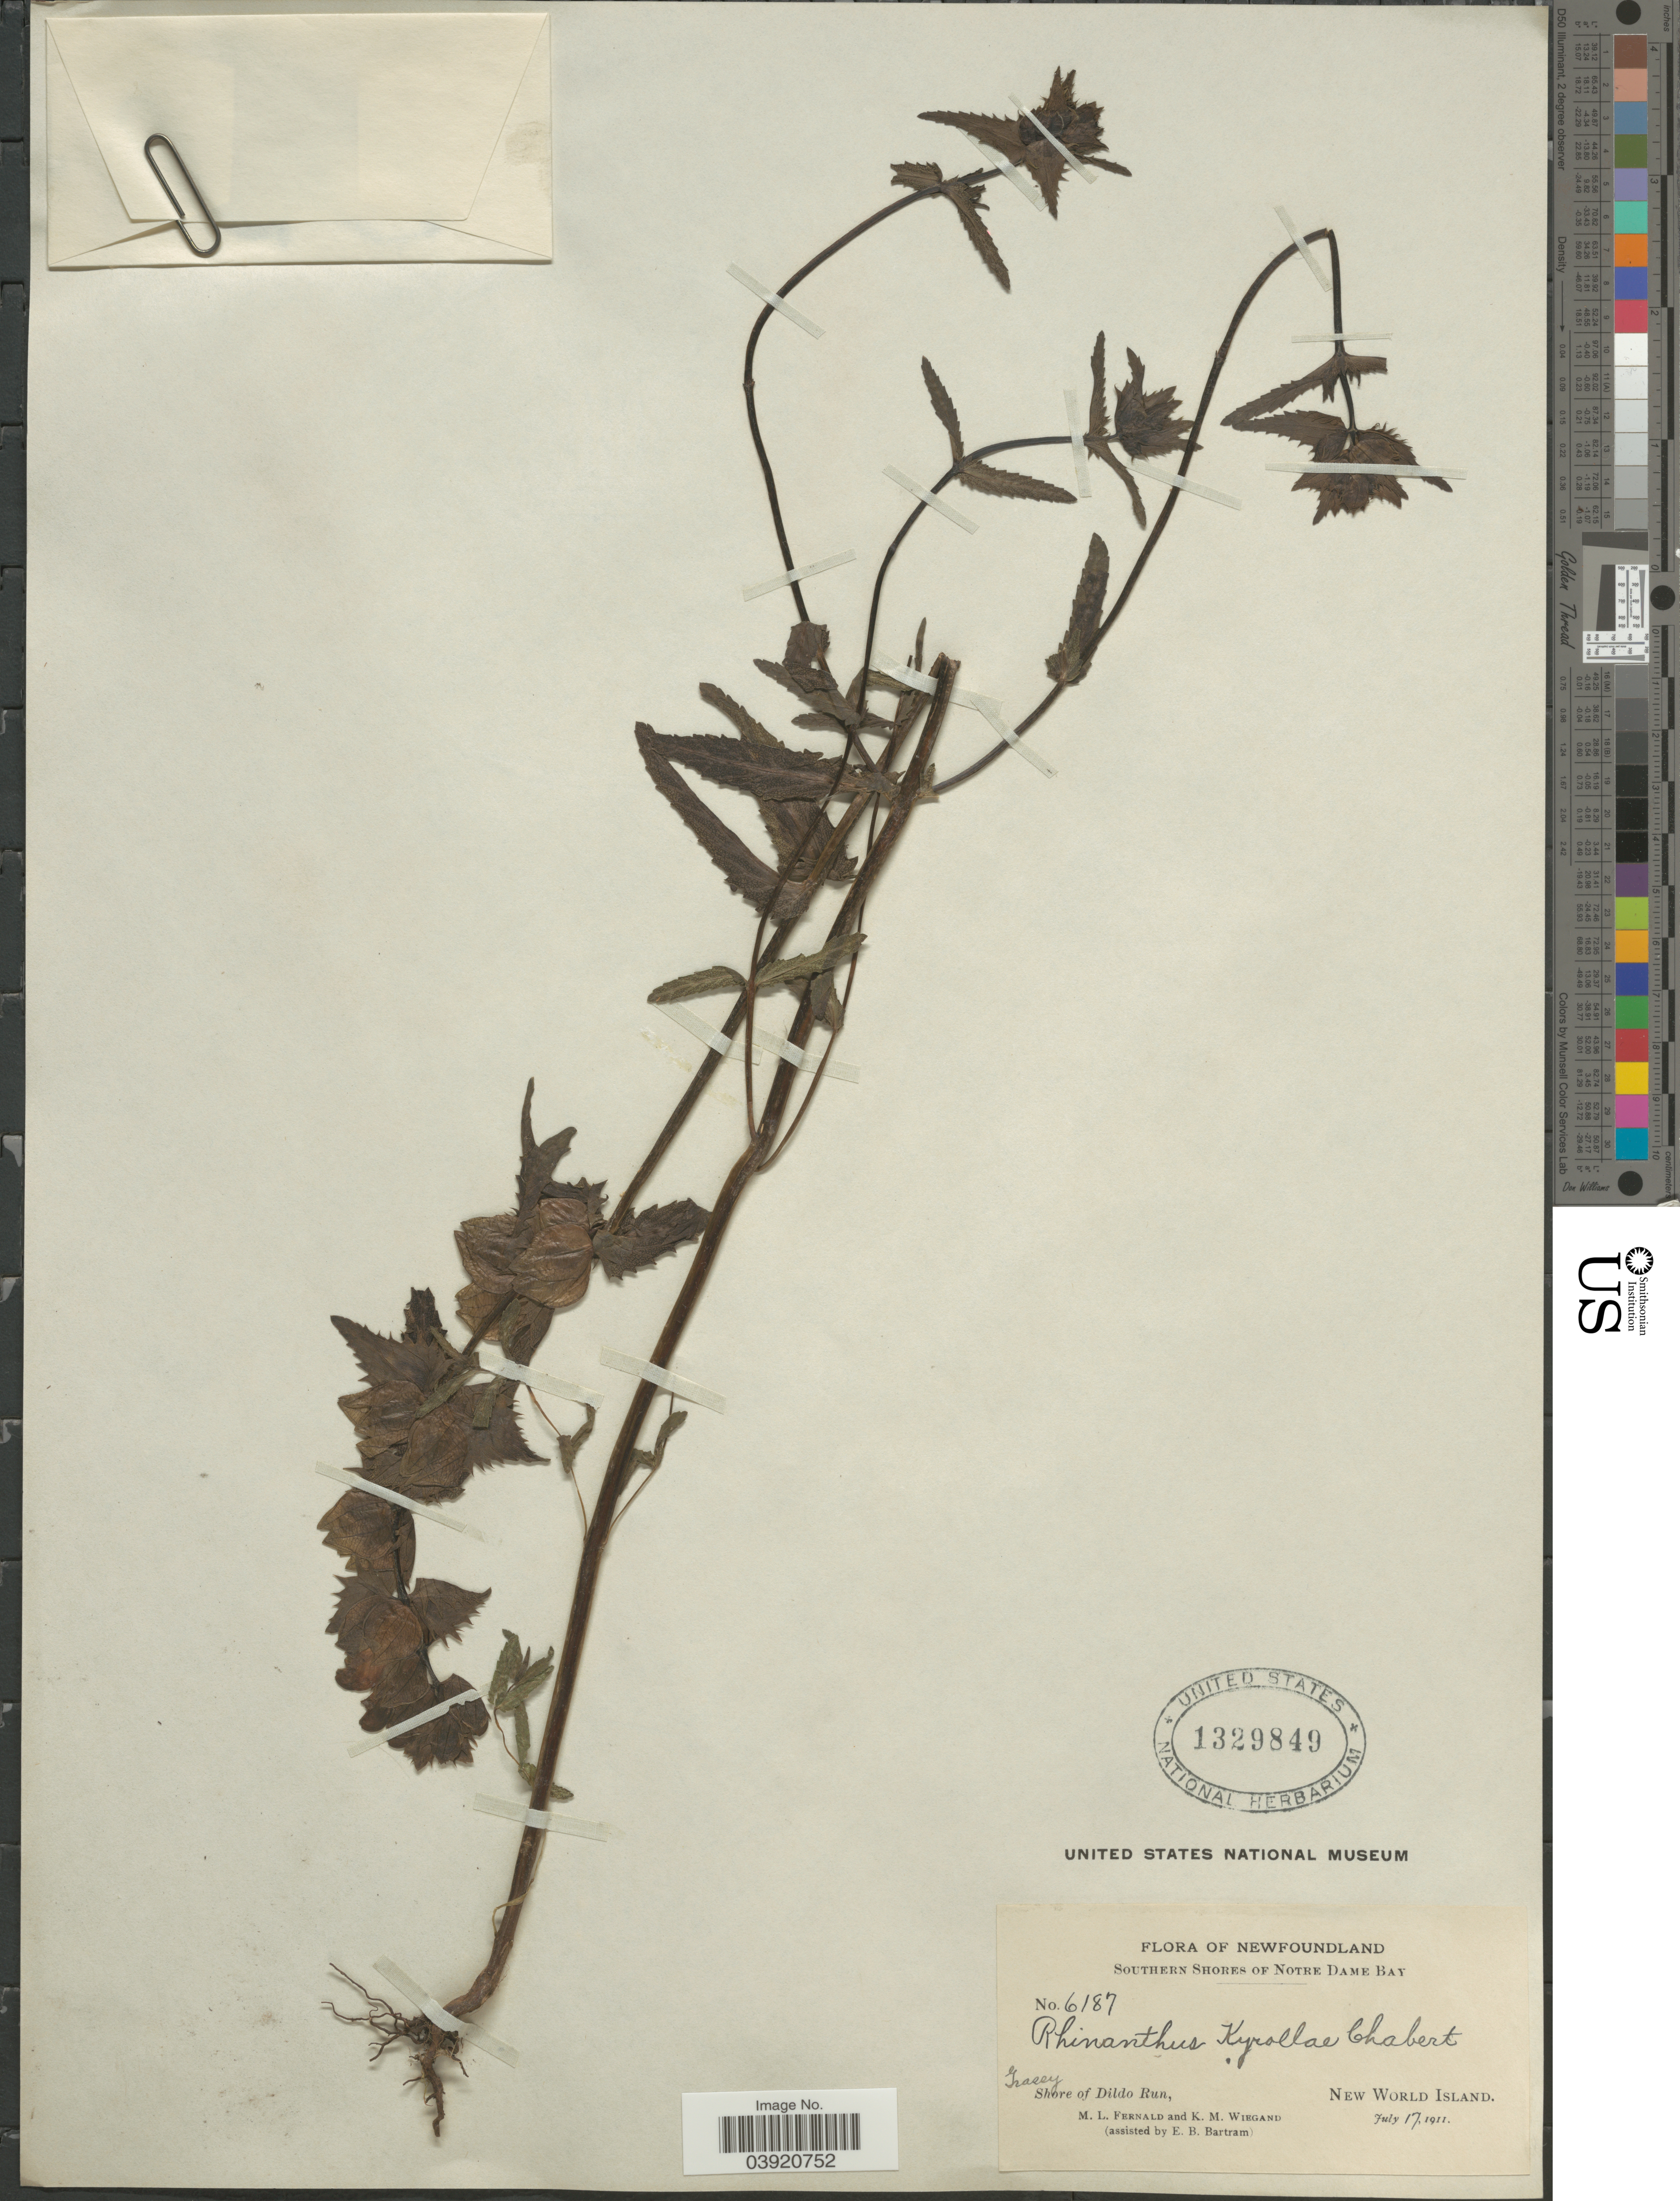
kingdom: Plantae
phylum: Tracheophyta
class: Magnoliopsida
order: Lamiales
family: Orobanchaceae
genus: Rhinanthus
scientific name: Rhinanthus kyrollae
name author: Chabert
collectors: M. L. Fernald, K. M. Wiegand & E. B. Bartram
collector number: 6187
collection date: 1911-07-17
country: Canada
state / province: Newfoundland and Labrador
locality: Southern Shores of Notre Dame Bay. Shore of Dildo Run, New World Island.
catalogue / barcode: US 1329849